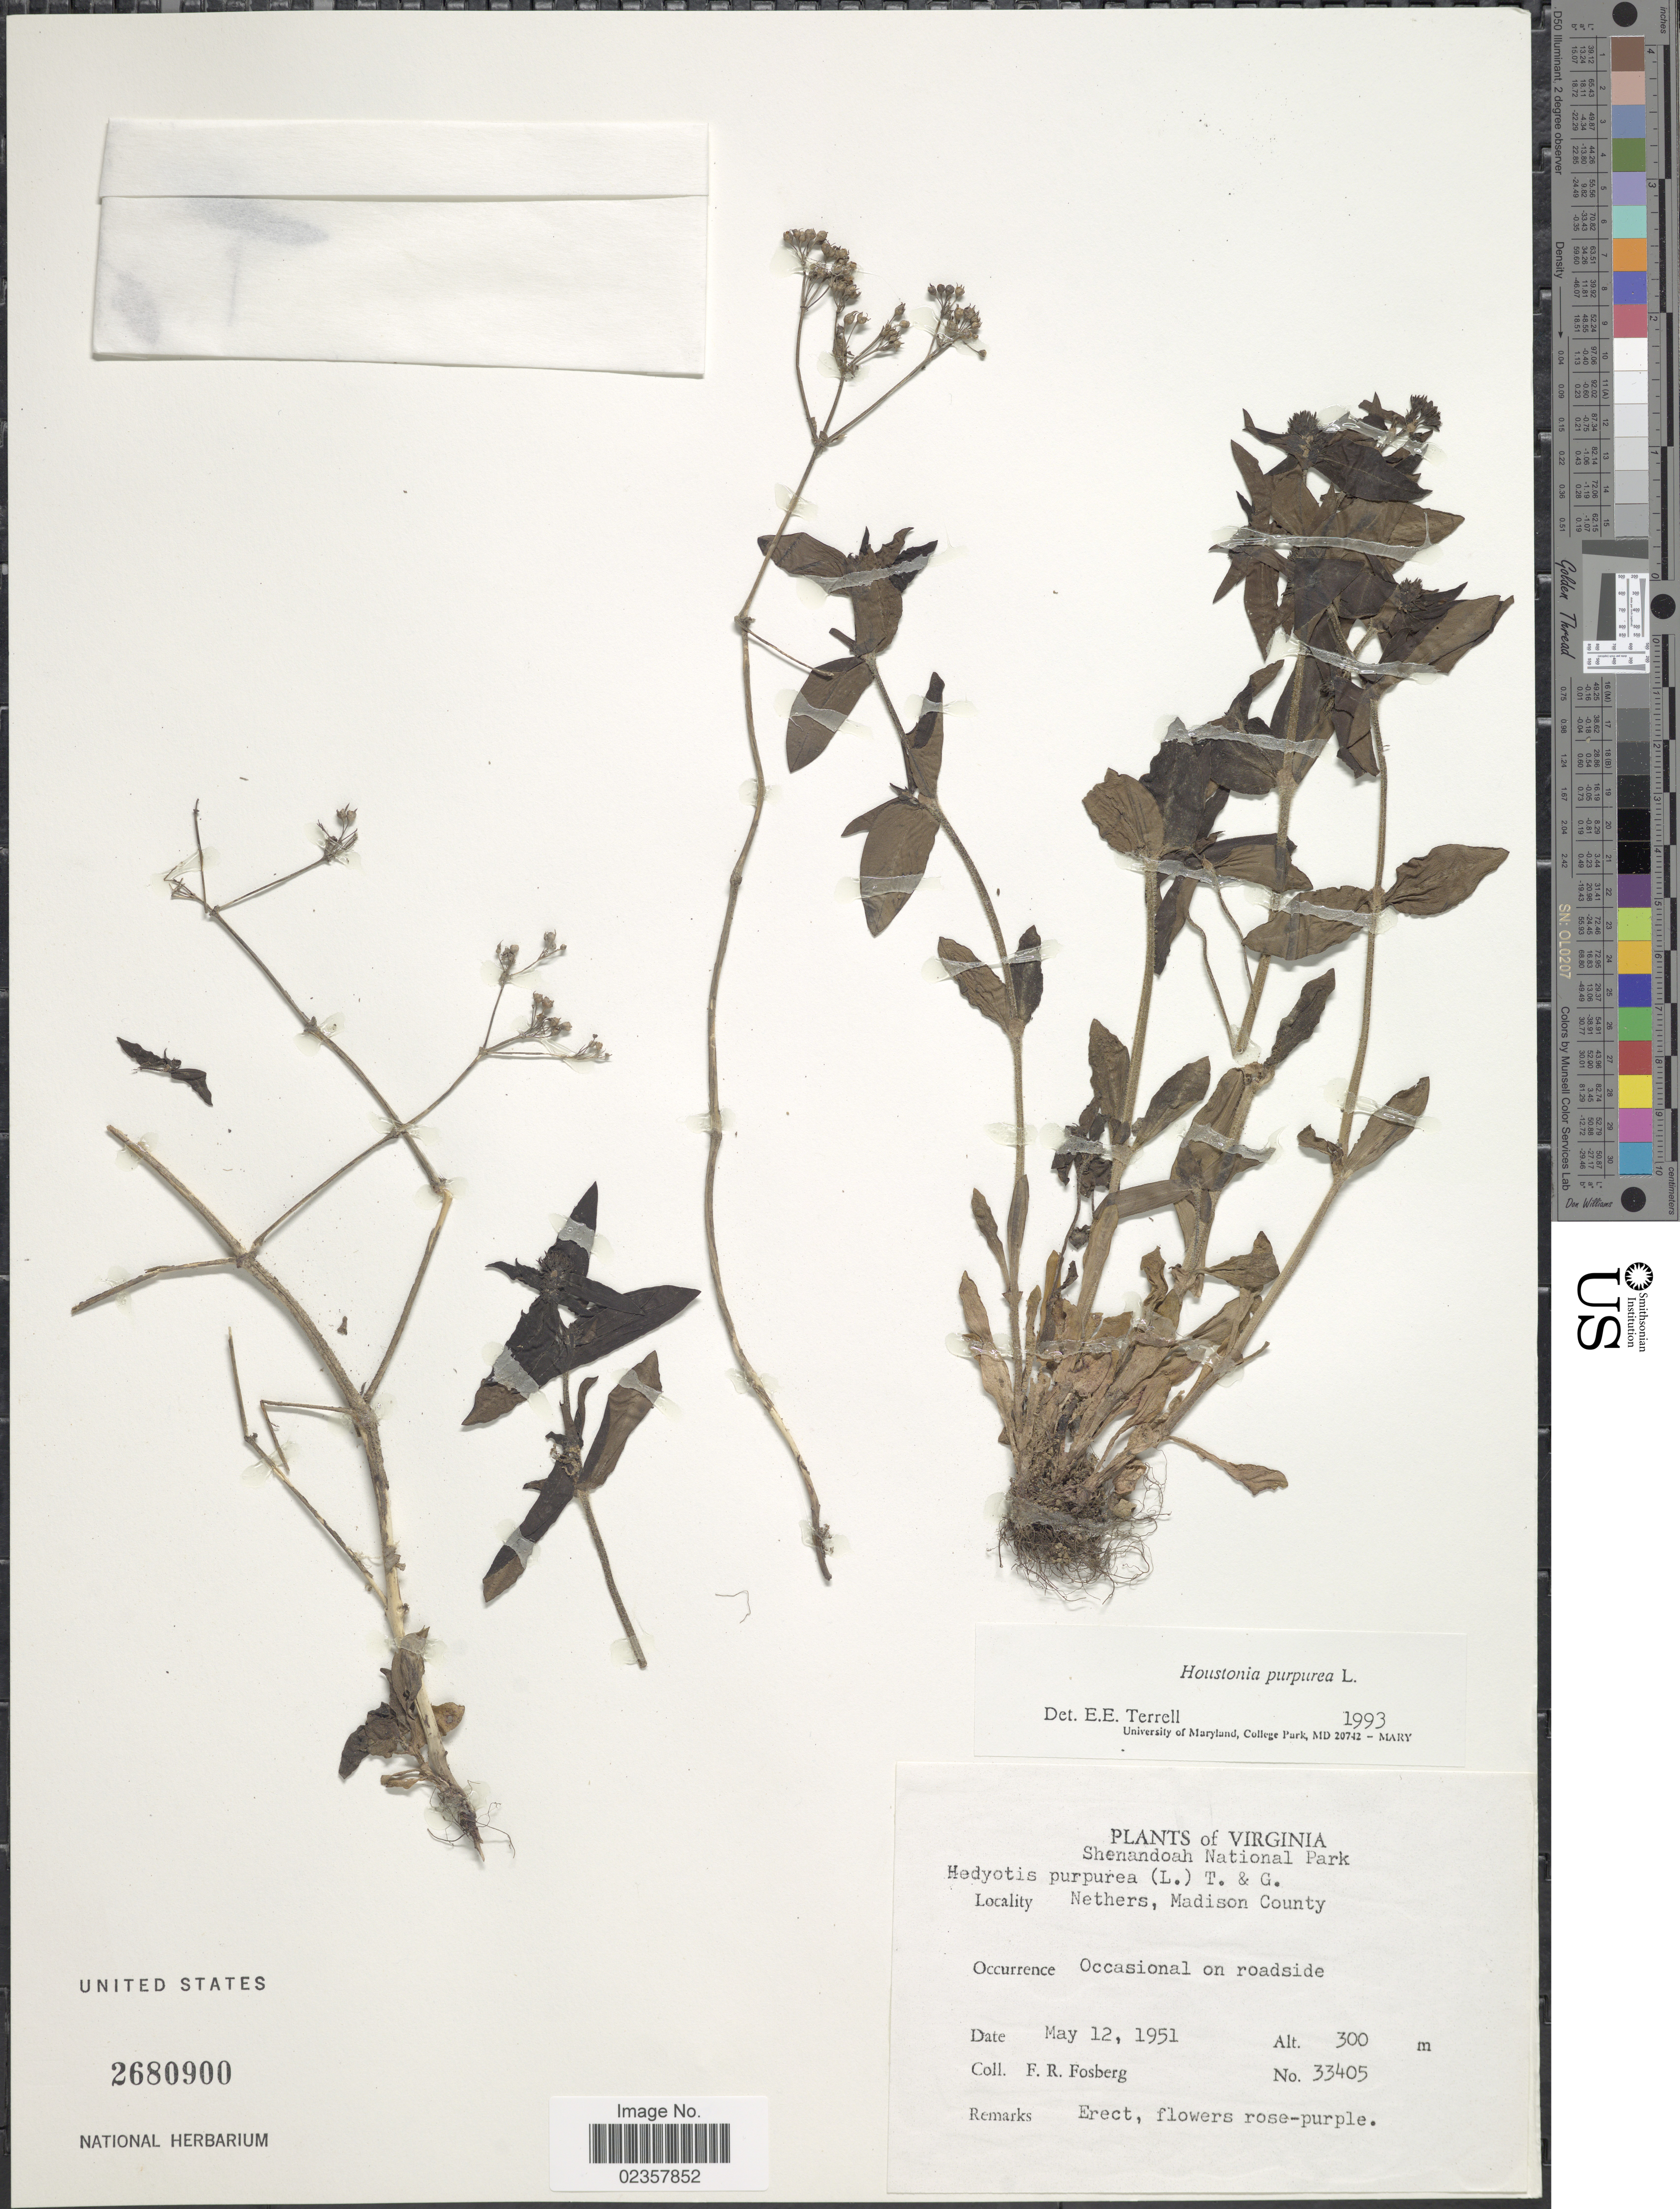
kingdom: Plantae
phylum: Tracheophyta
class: Magnoliopsida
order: Gentianales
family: Rubiaceae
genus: Houstonia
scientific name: Houstonia purpurea var. purpurea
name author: L.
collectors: F. R. Fosberg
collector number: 33405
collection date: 1951-05-12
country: United States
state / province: Virginia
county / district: Madison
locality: Virginia. Shenandoah National Park, Nethers, Madison County.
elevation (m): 300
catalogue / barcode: US 2680900